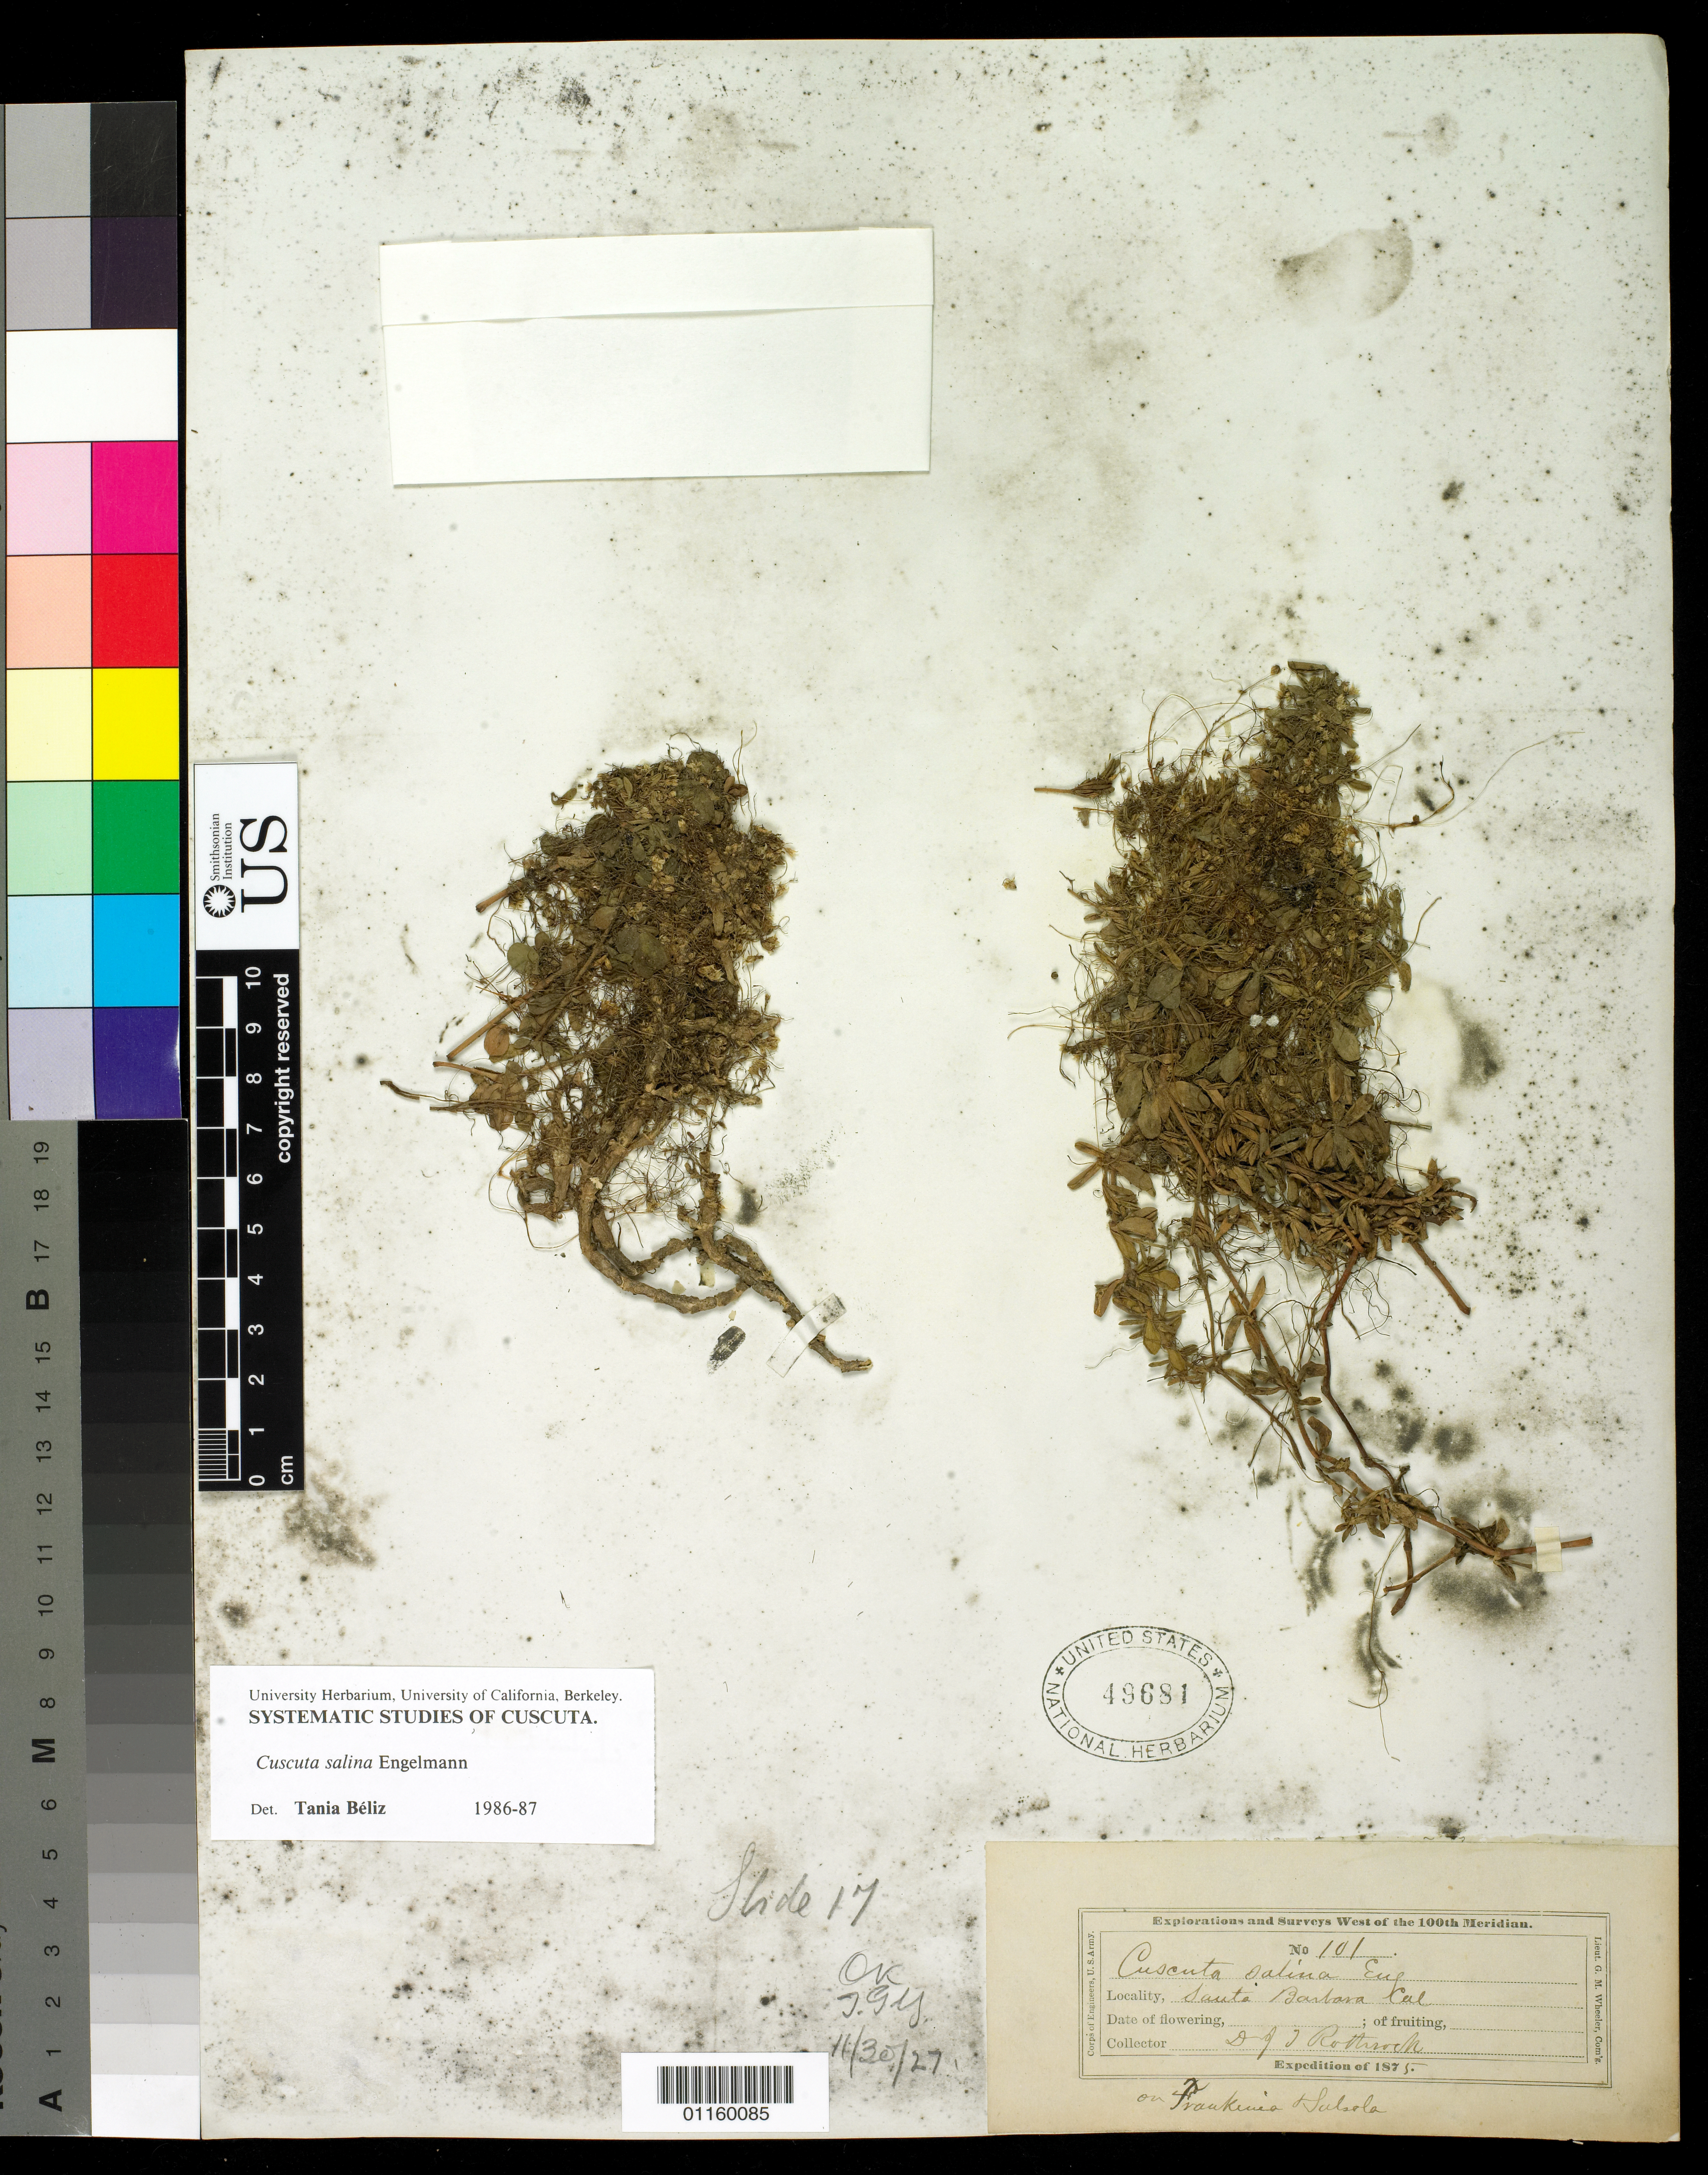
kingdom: Plantae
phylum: Tracheophyta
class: Magnoliopsida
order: Solanales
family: Convolvulaceae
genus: Cuscuta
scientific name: Cuscuta salina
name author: Engelm.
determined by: Béliz, T.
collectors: J. T. Rothrock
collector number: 101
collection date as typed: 1875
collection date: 1875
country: United States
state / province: California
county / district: Santa Barbara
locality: Santa Barbara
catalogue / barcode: US 49681